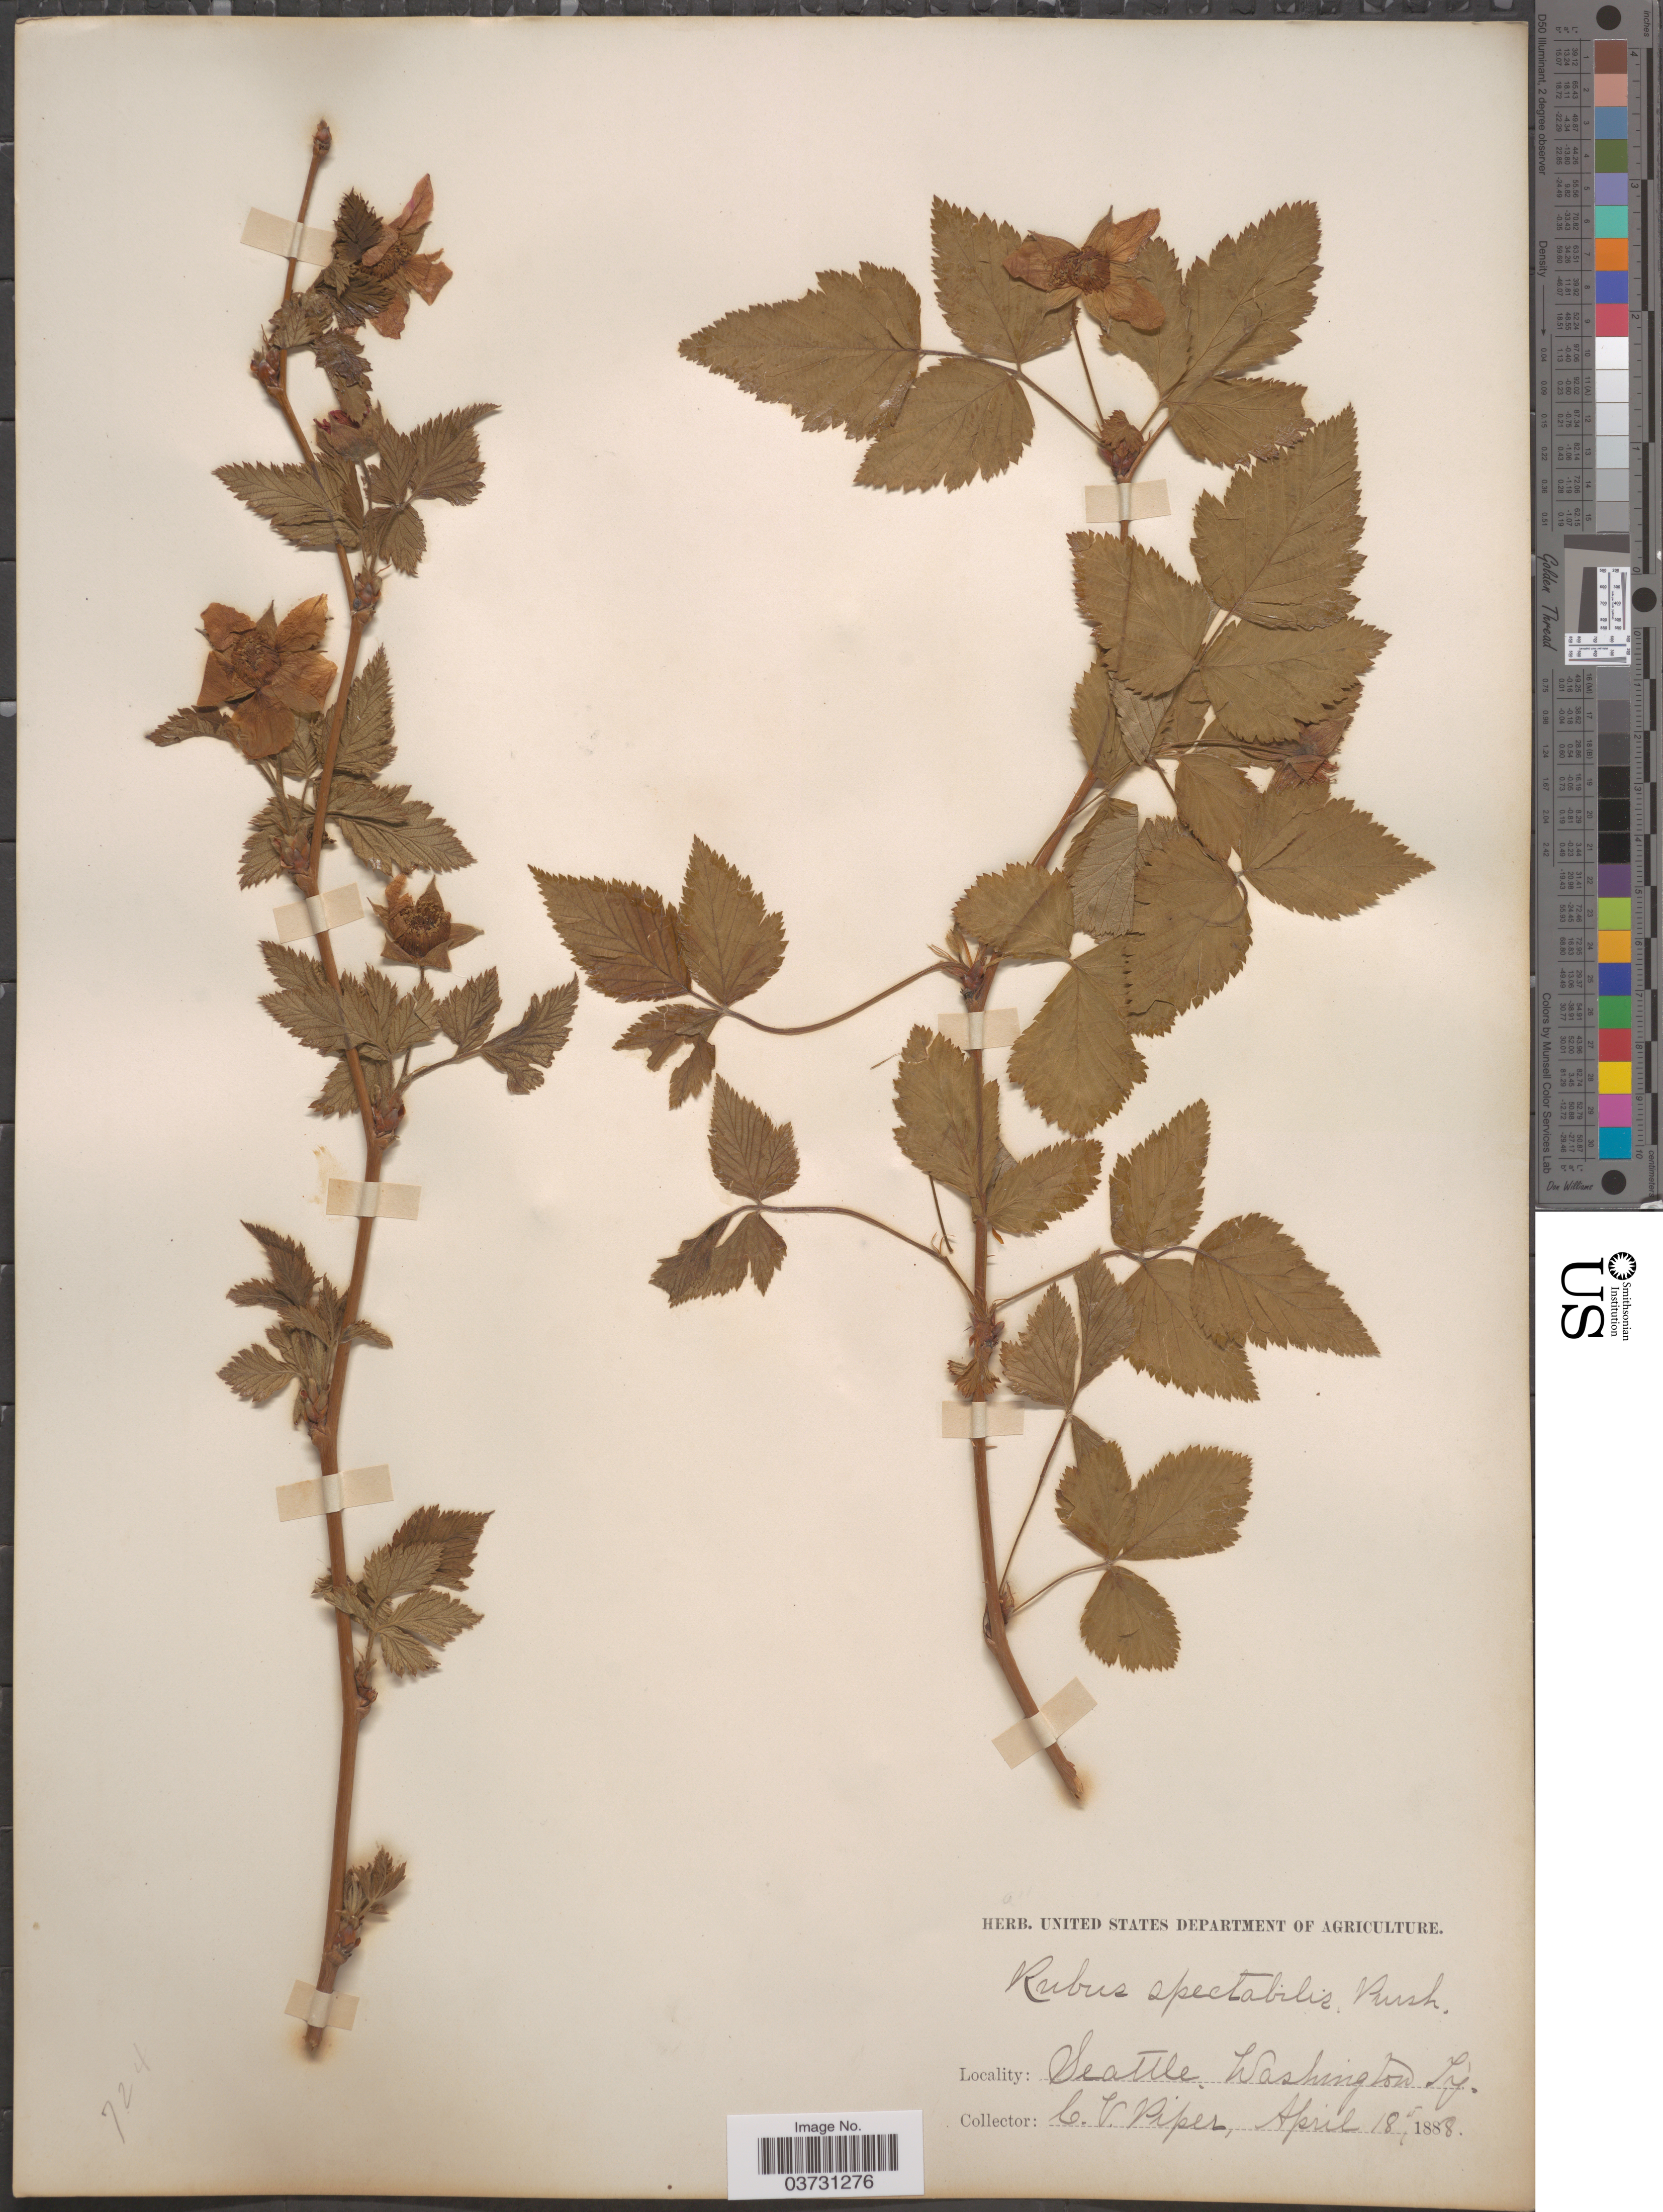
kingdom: Plantae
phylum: Tracheophyta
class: Magnoliopsida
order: Rosales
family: Rosaceae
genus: Rubus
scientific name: Rubus spectabilis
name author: Pursh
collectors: C. V. Piper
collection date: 1888-04-18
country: United States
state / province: Washington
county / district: King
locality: Seattle, Washington Ty.